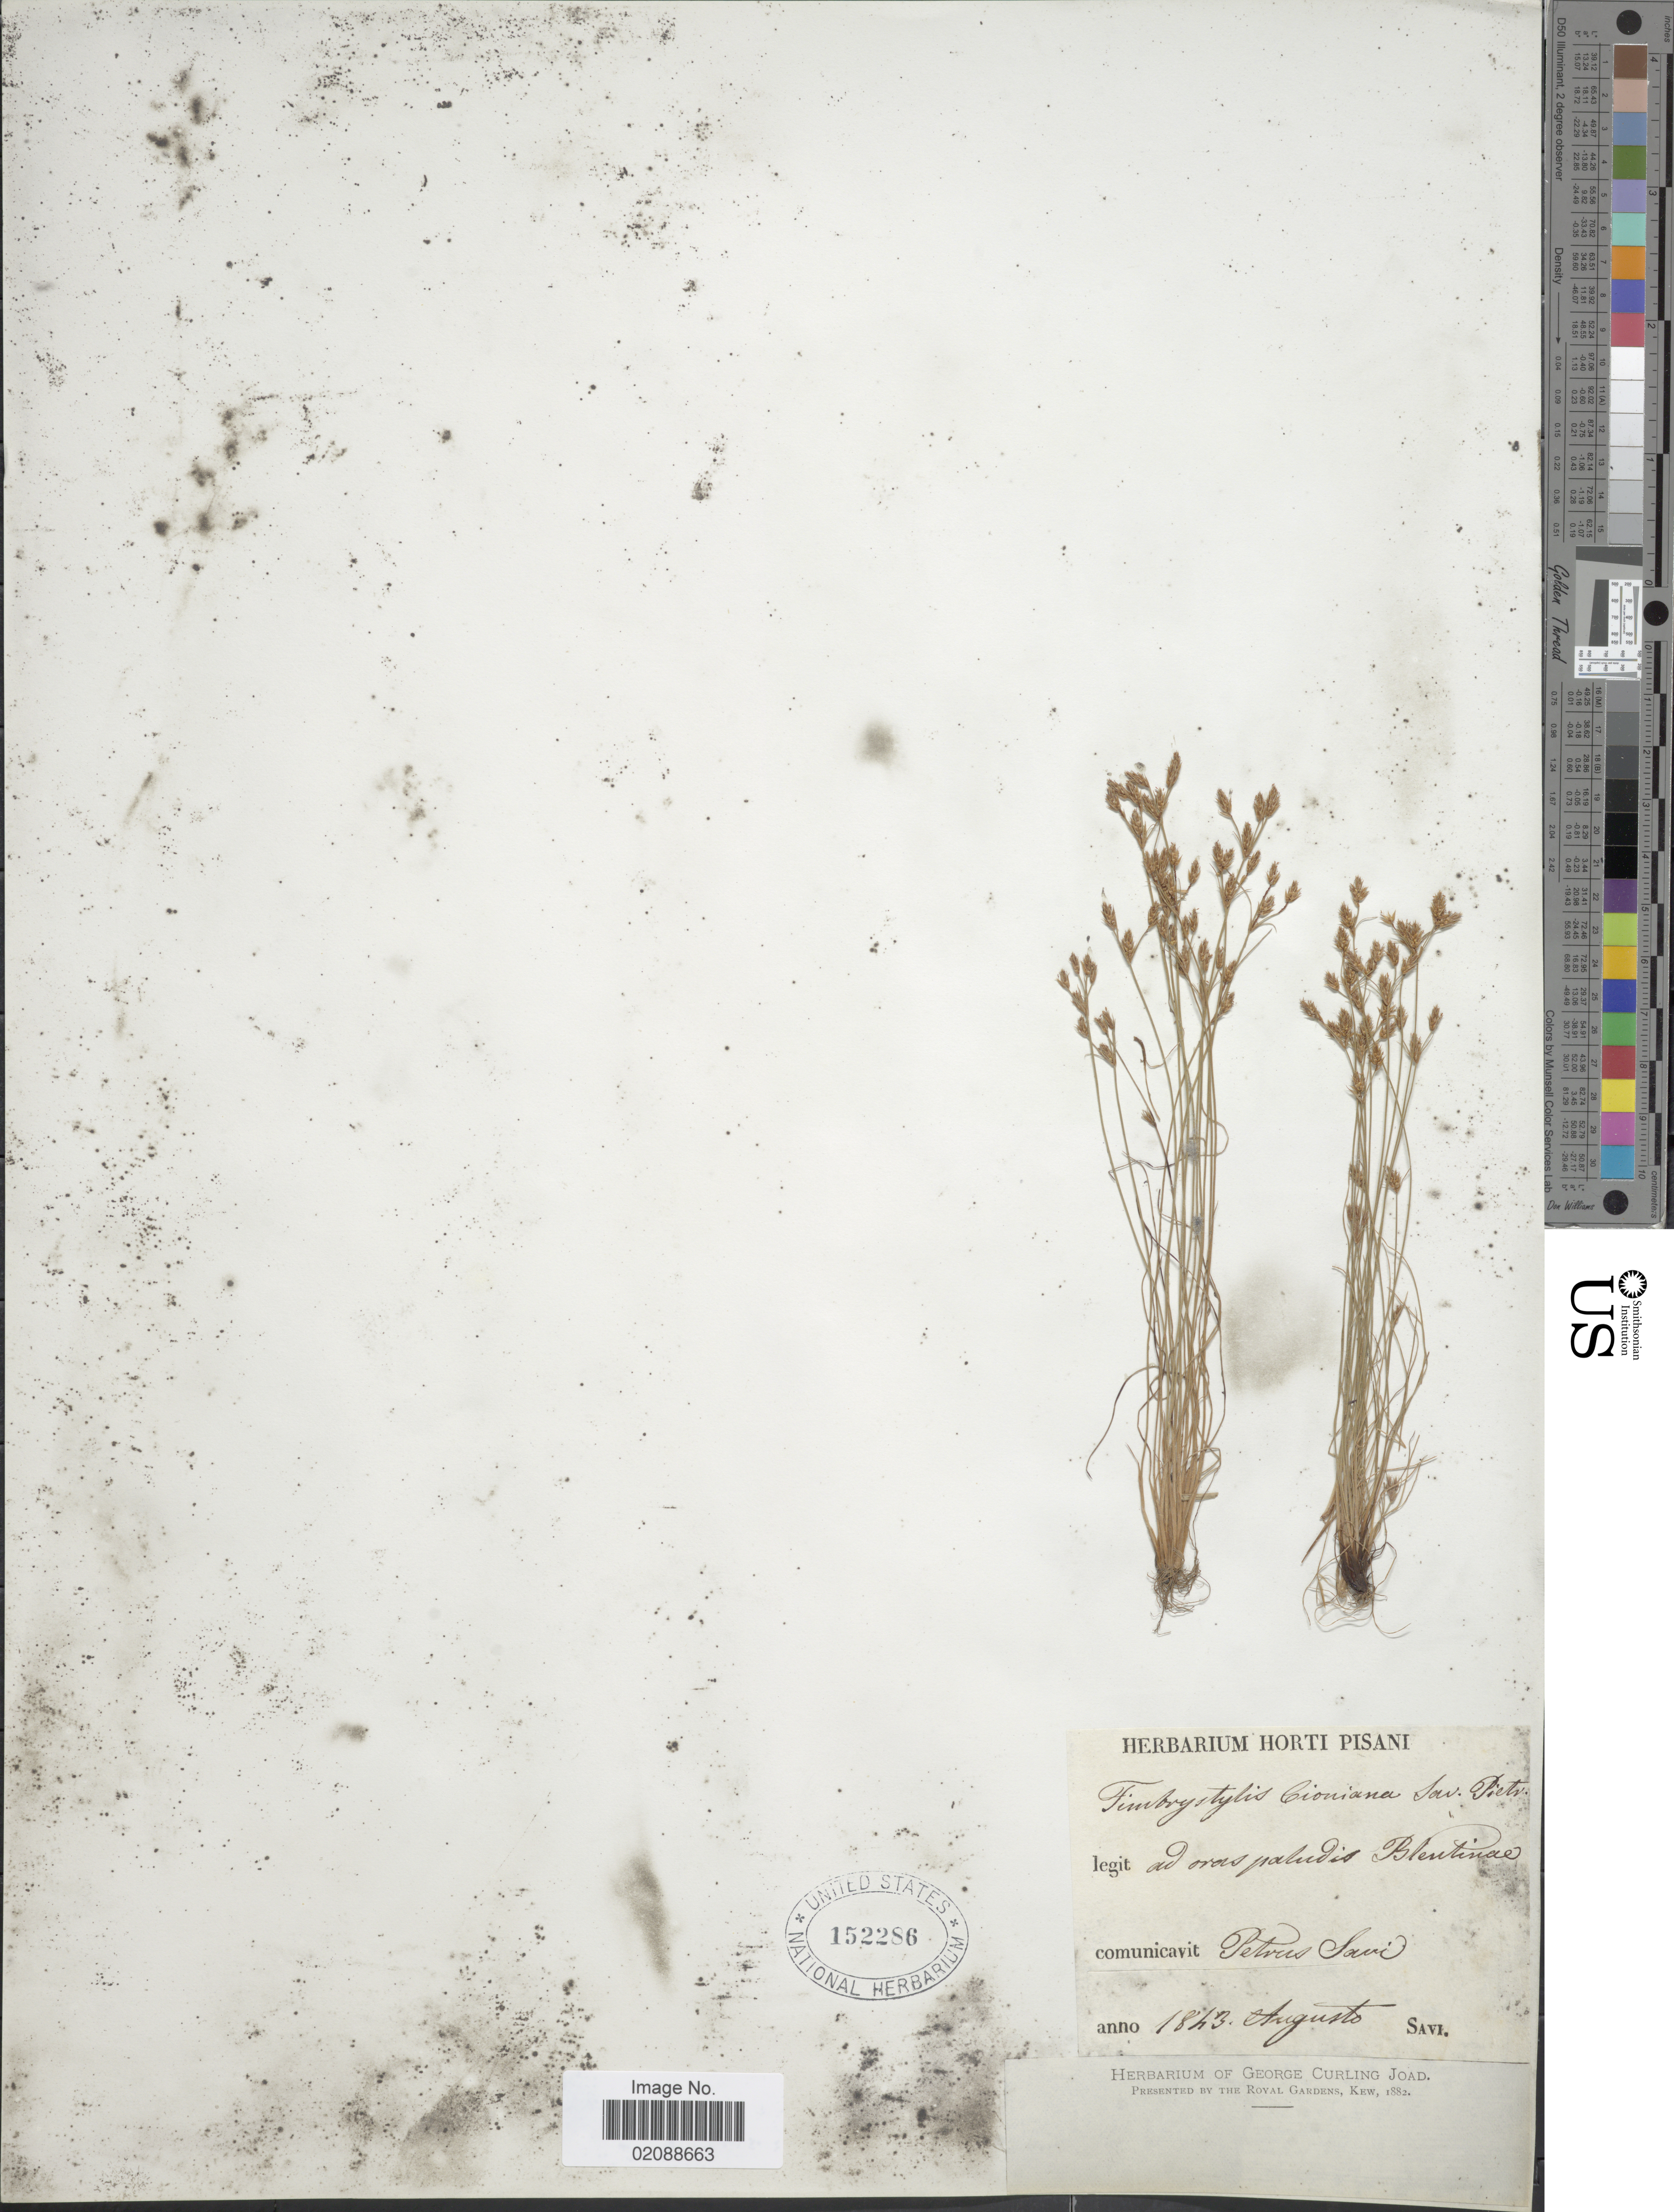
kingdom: Plantae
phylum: Tracheophyta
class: Liliopsida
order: Poales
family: Cyperaceae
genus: Fimbristylis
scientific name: Fimbristylis cioniana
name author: Pi. Savi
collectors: G. Savi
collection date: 1843-08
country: Italy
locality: Ad oros paludis Blentinae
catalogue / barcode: US 152286